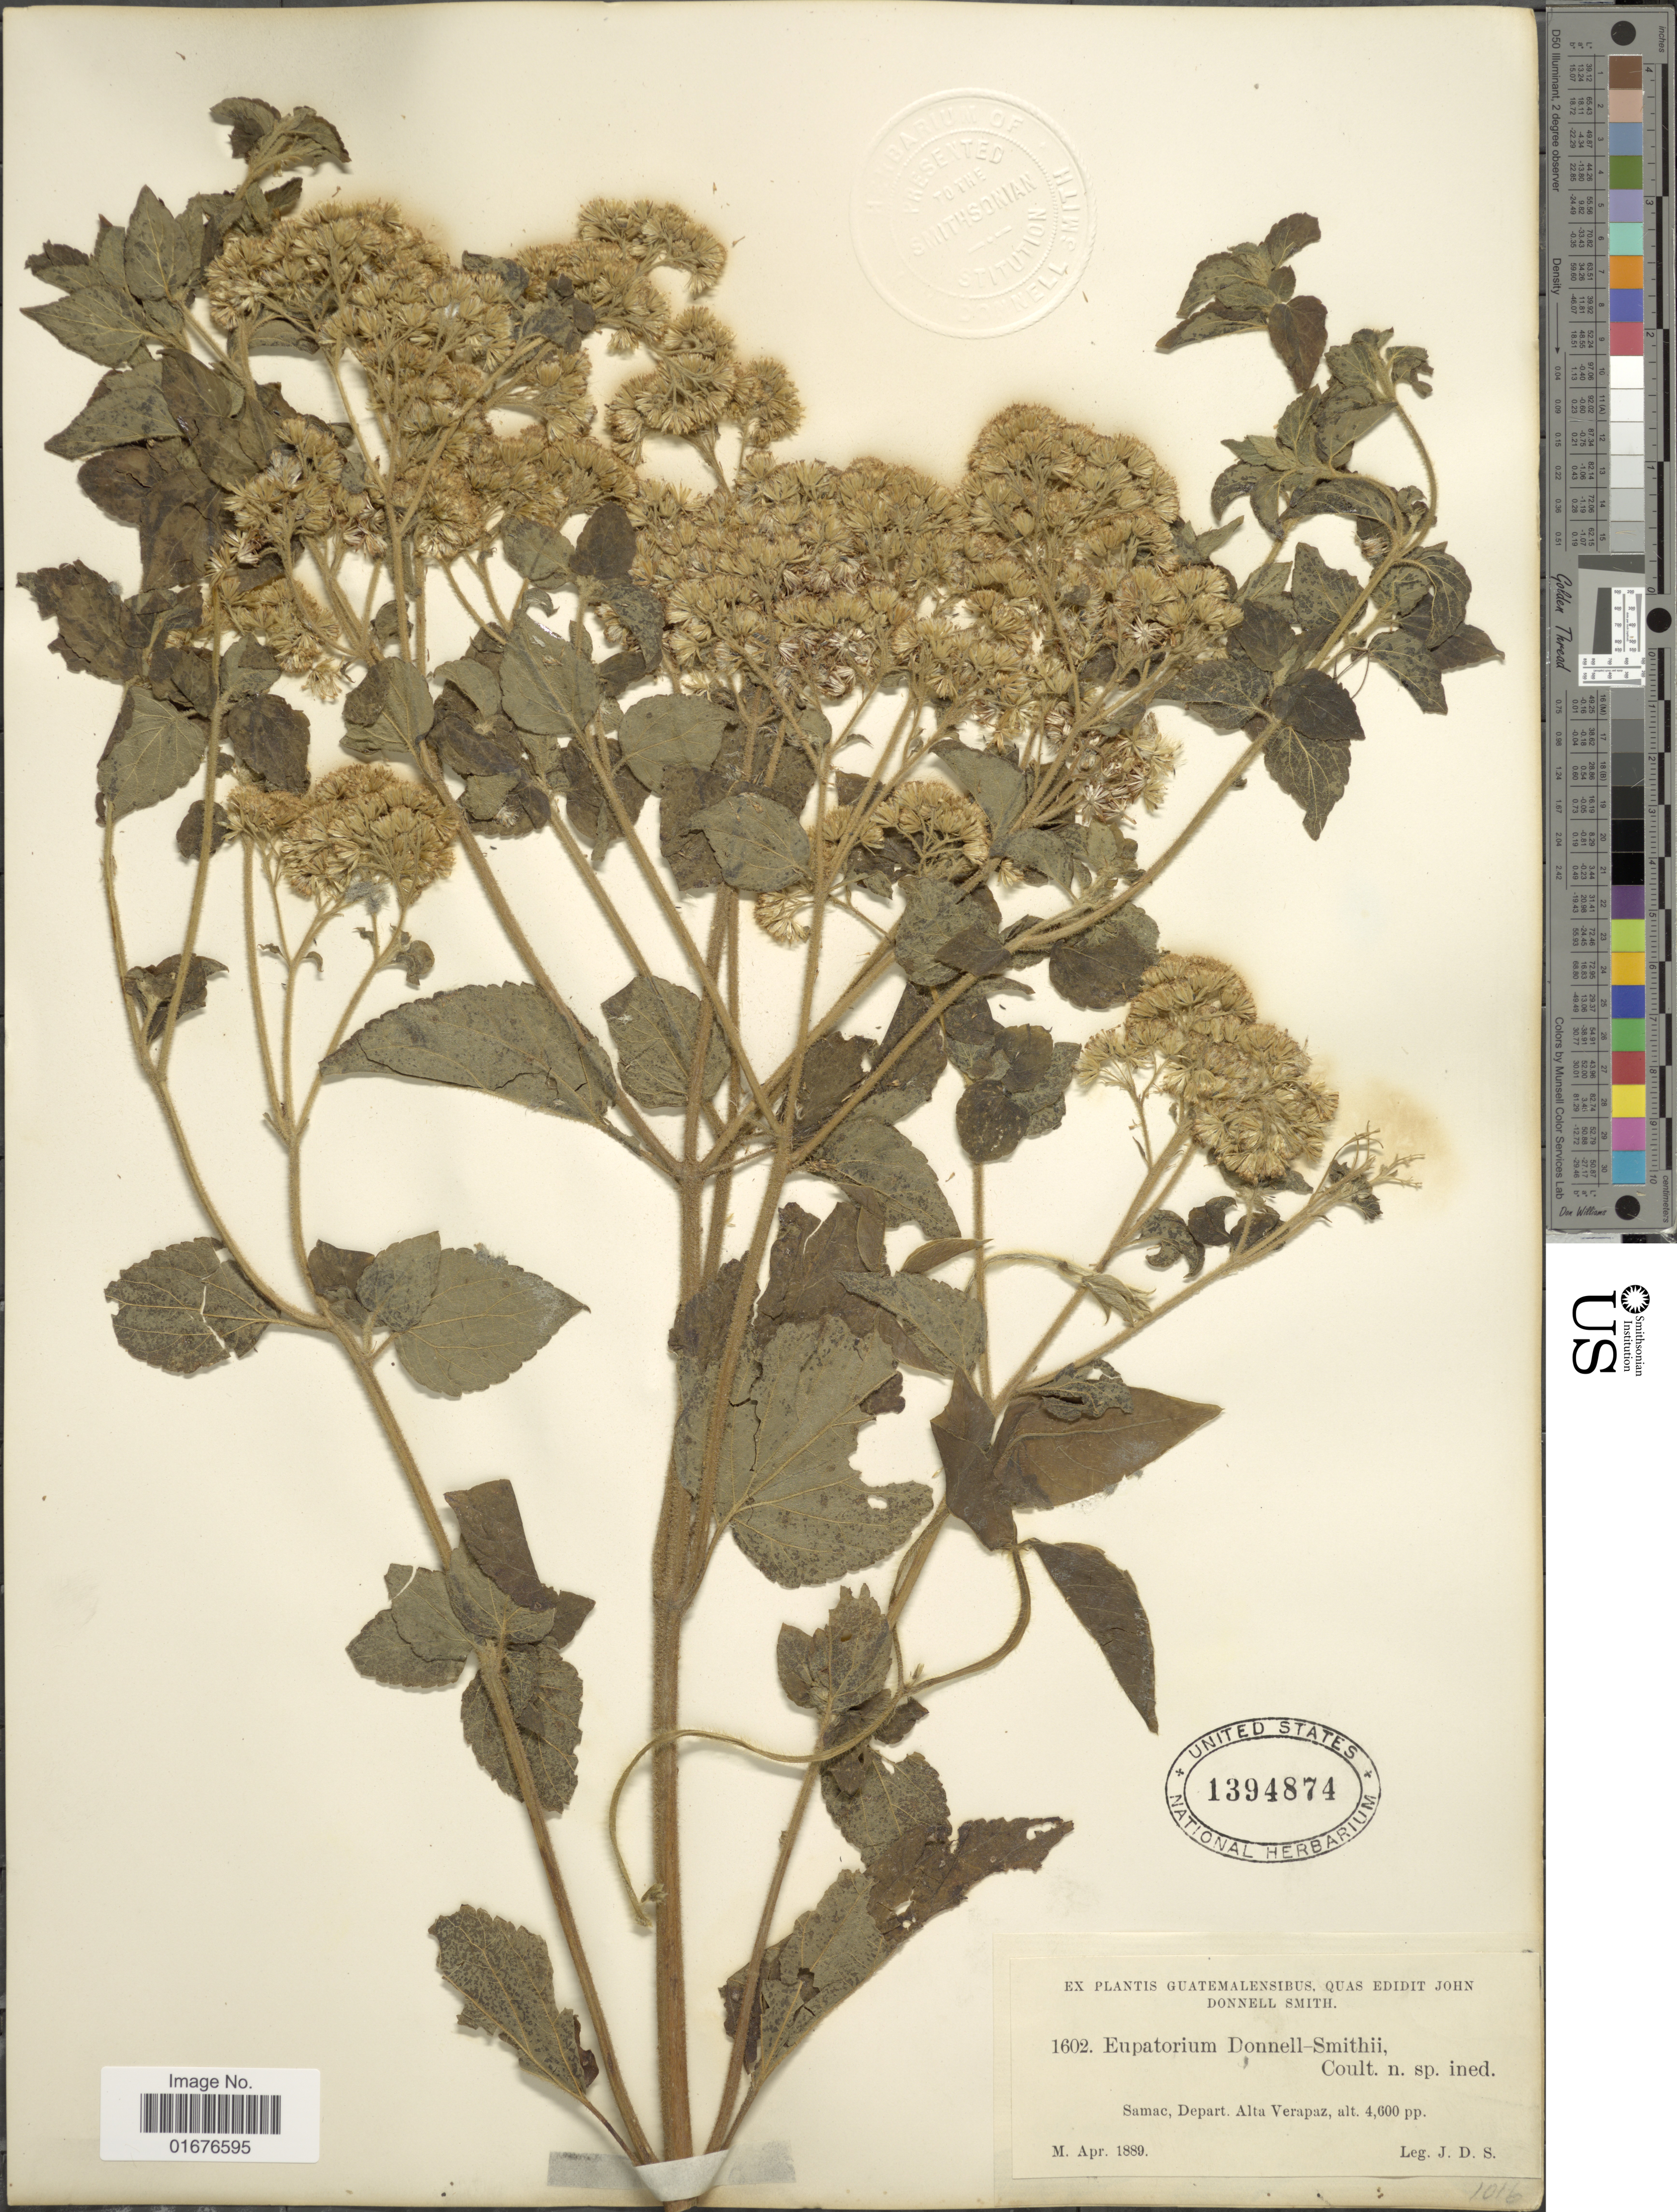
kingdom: Plantae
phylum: Tracheophyta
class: Magnoliopsida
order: Asterales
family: Asteraceae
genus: Ageratina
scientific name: Ageratina pichinchensis var. bustamenta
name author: (DC.) R.M. King & H. Rob.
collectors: J. Donnell Smith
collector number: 1602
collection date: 1889-04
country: Guatemala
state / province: Alta Verapaz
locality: Samac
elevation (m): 1402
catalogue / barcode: US 1394874